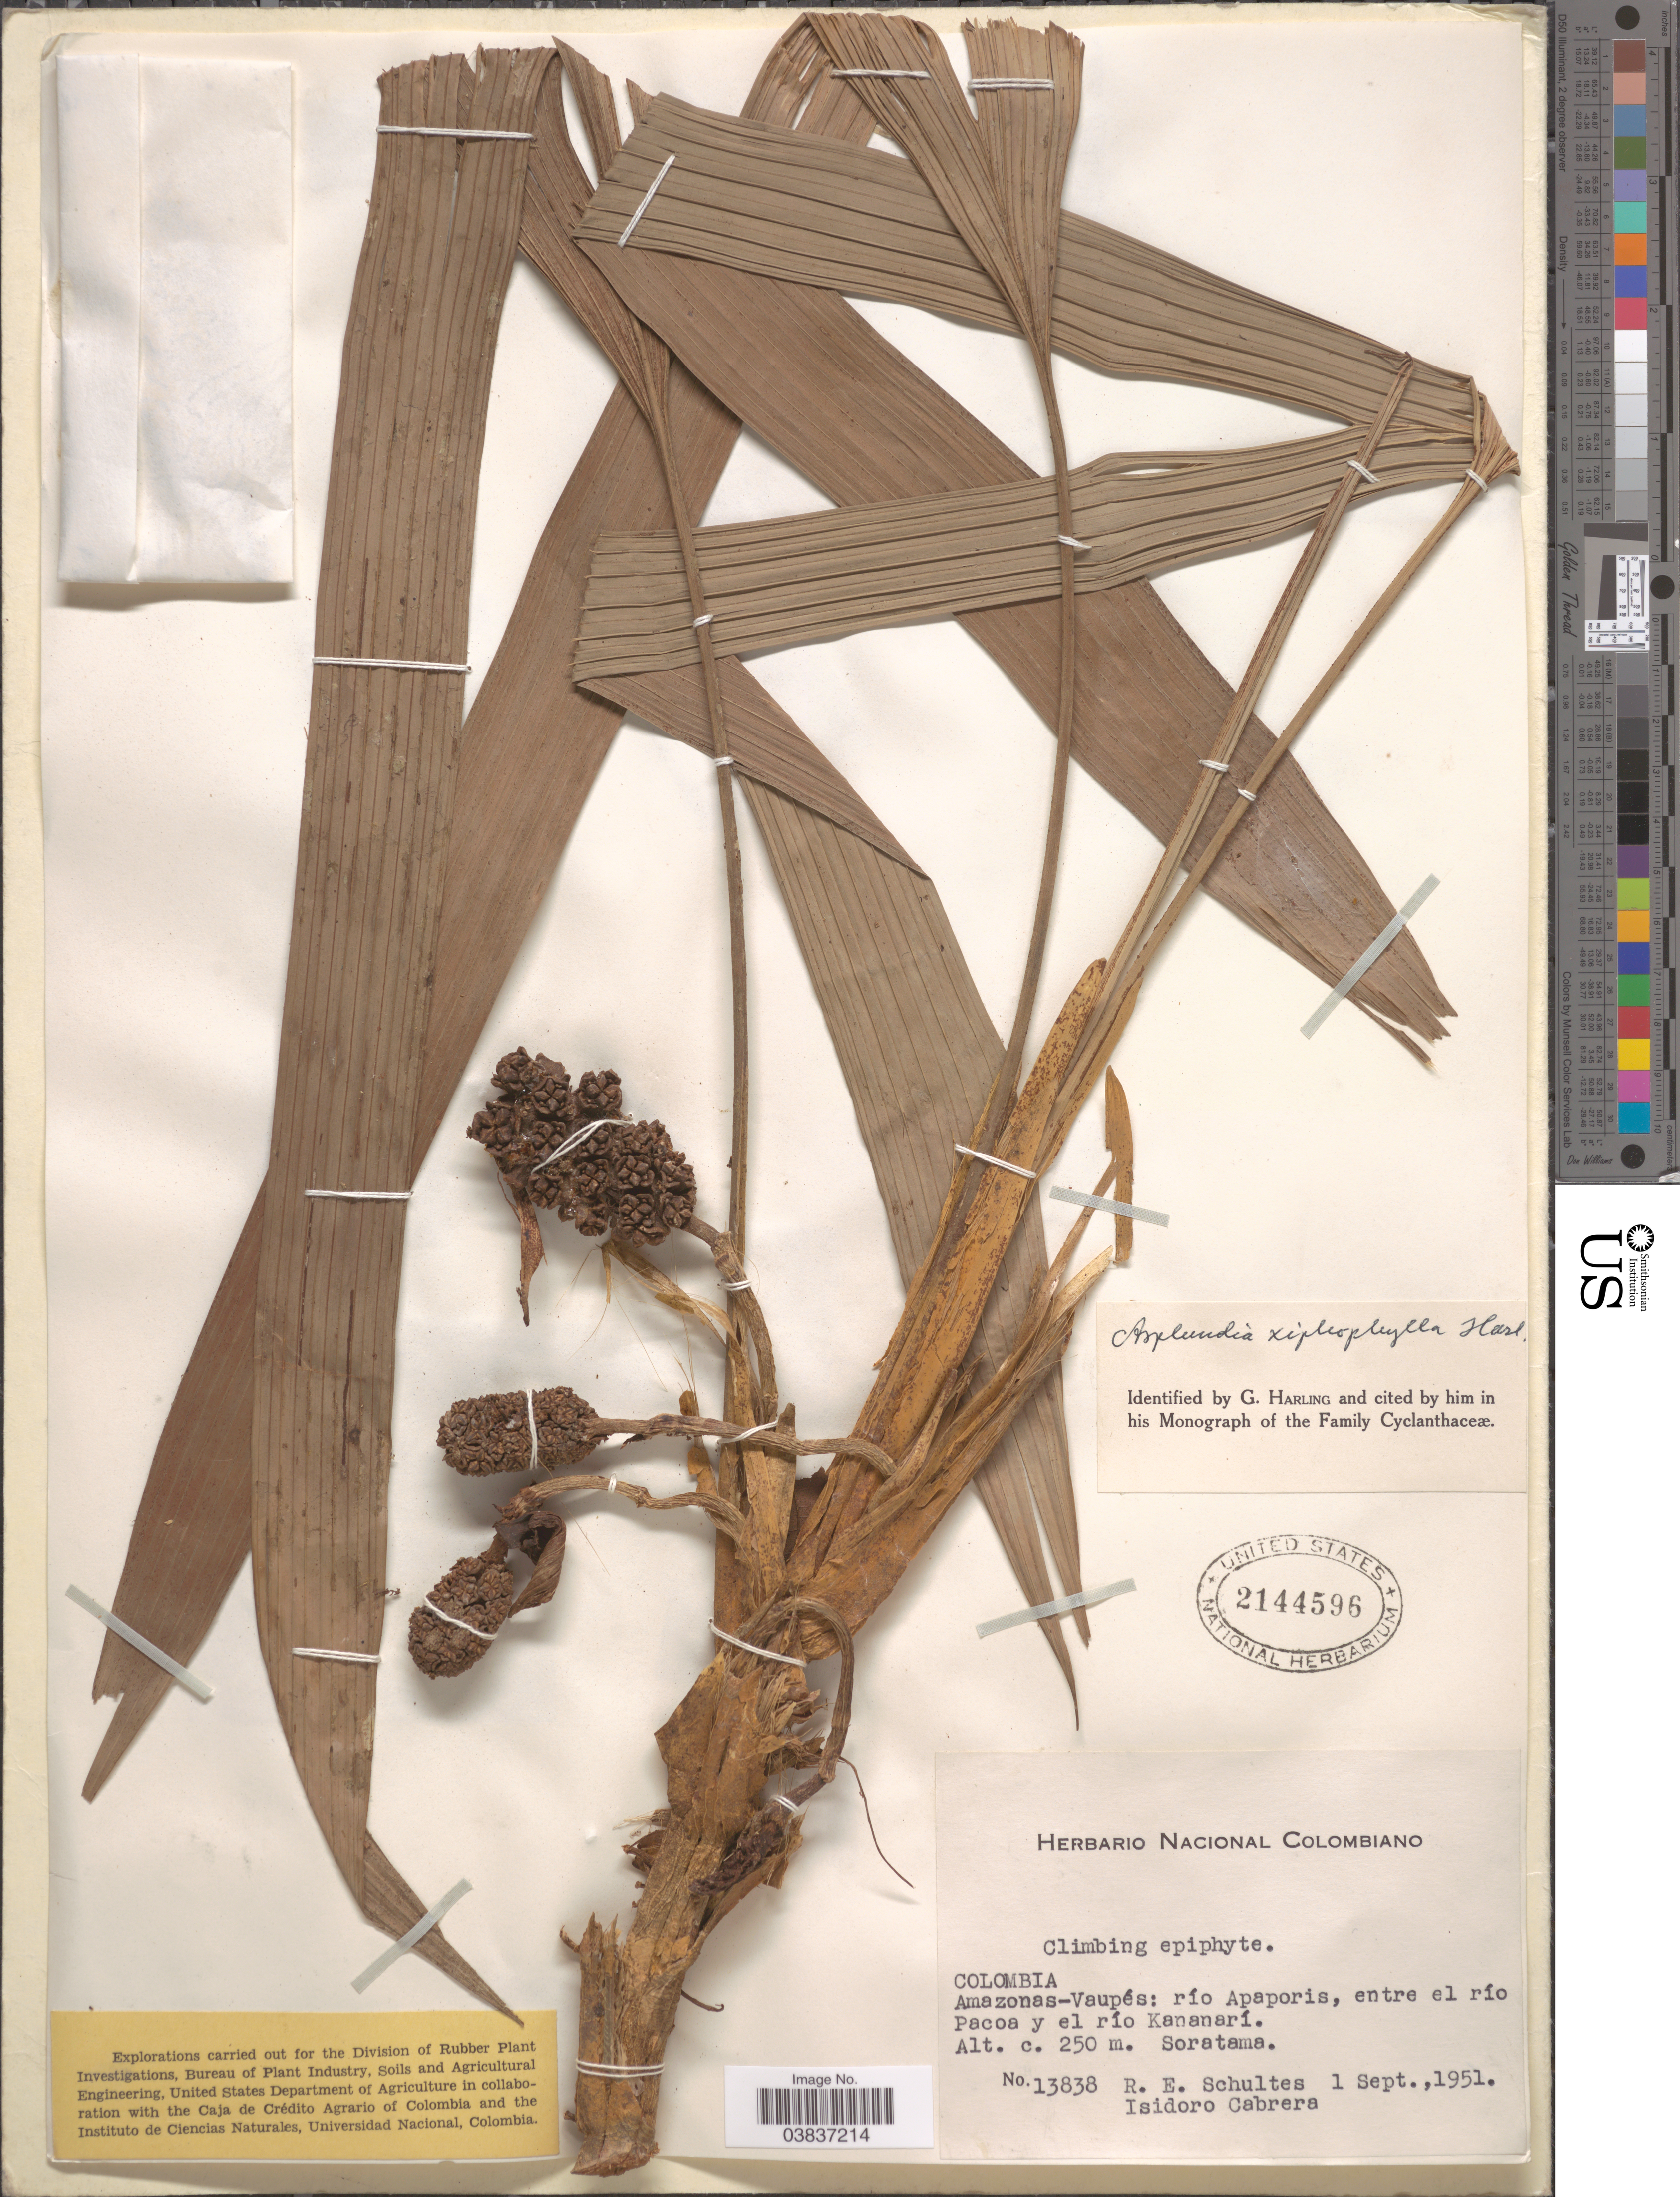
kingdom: Plantae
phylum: Tracheophyta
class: Liliopsida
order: Pandanales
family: Cyclanthaceae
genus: Asplundia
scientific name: Asplundia xiphophylla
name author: Harling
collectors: R. E. Schultes & I. Cabrera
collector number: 13838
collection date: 1951-09-01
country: Colombia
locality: Amazonas - Vaupés: río Apaporis, entre el río Pacoa y el río Kananarí. Soratama.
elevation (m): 250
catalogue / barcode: US 2144596